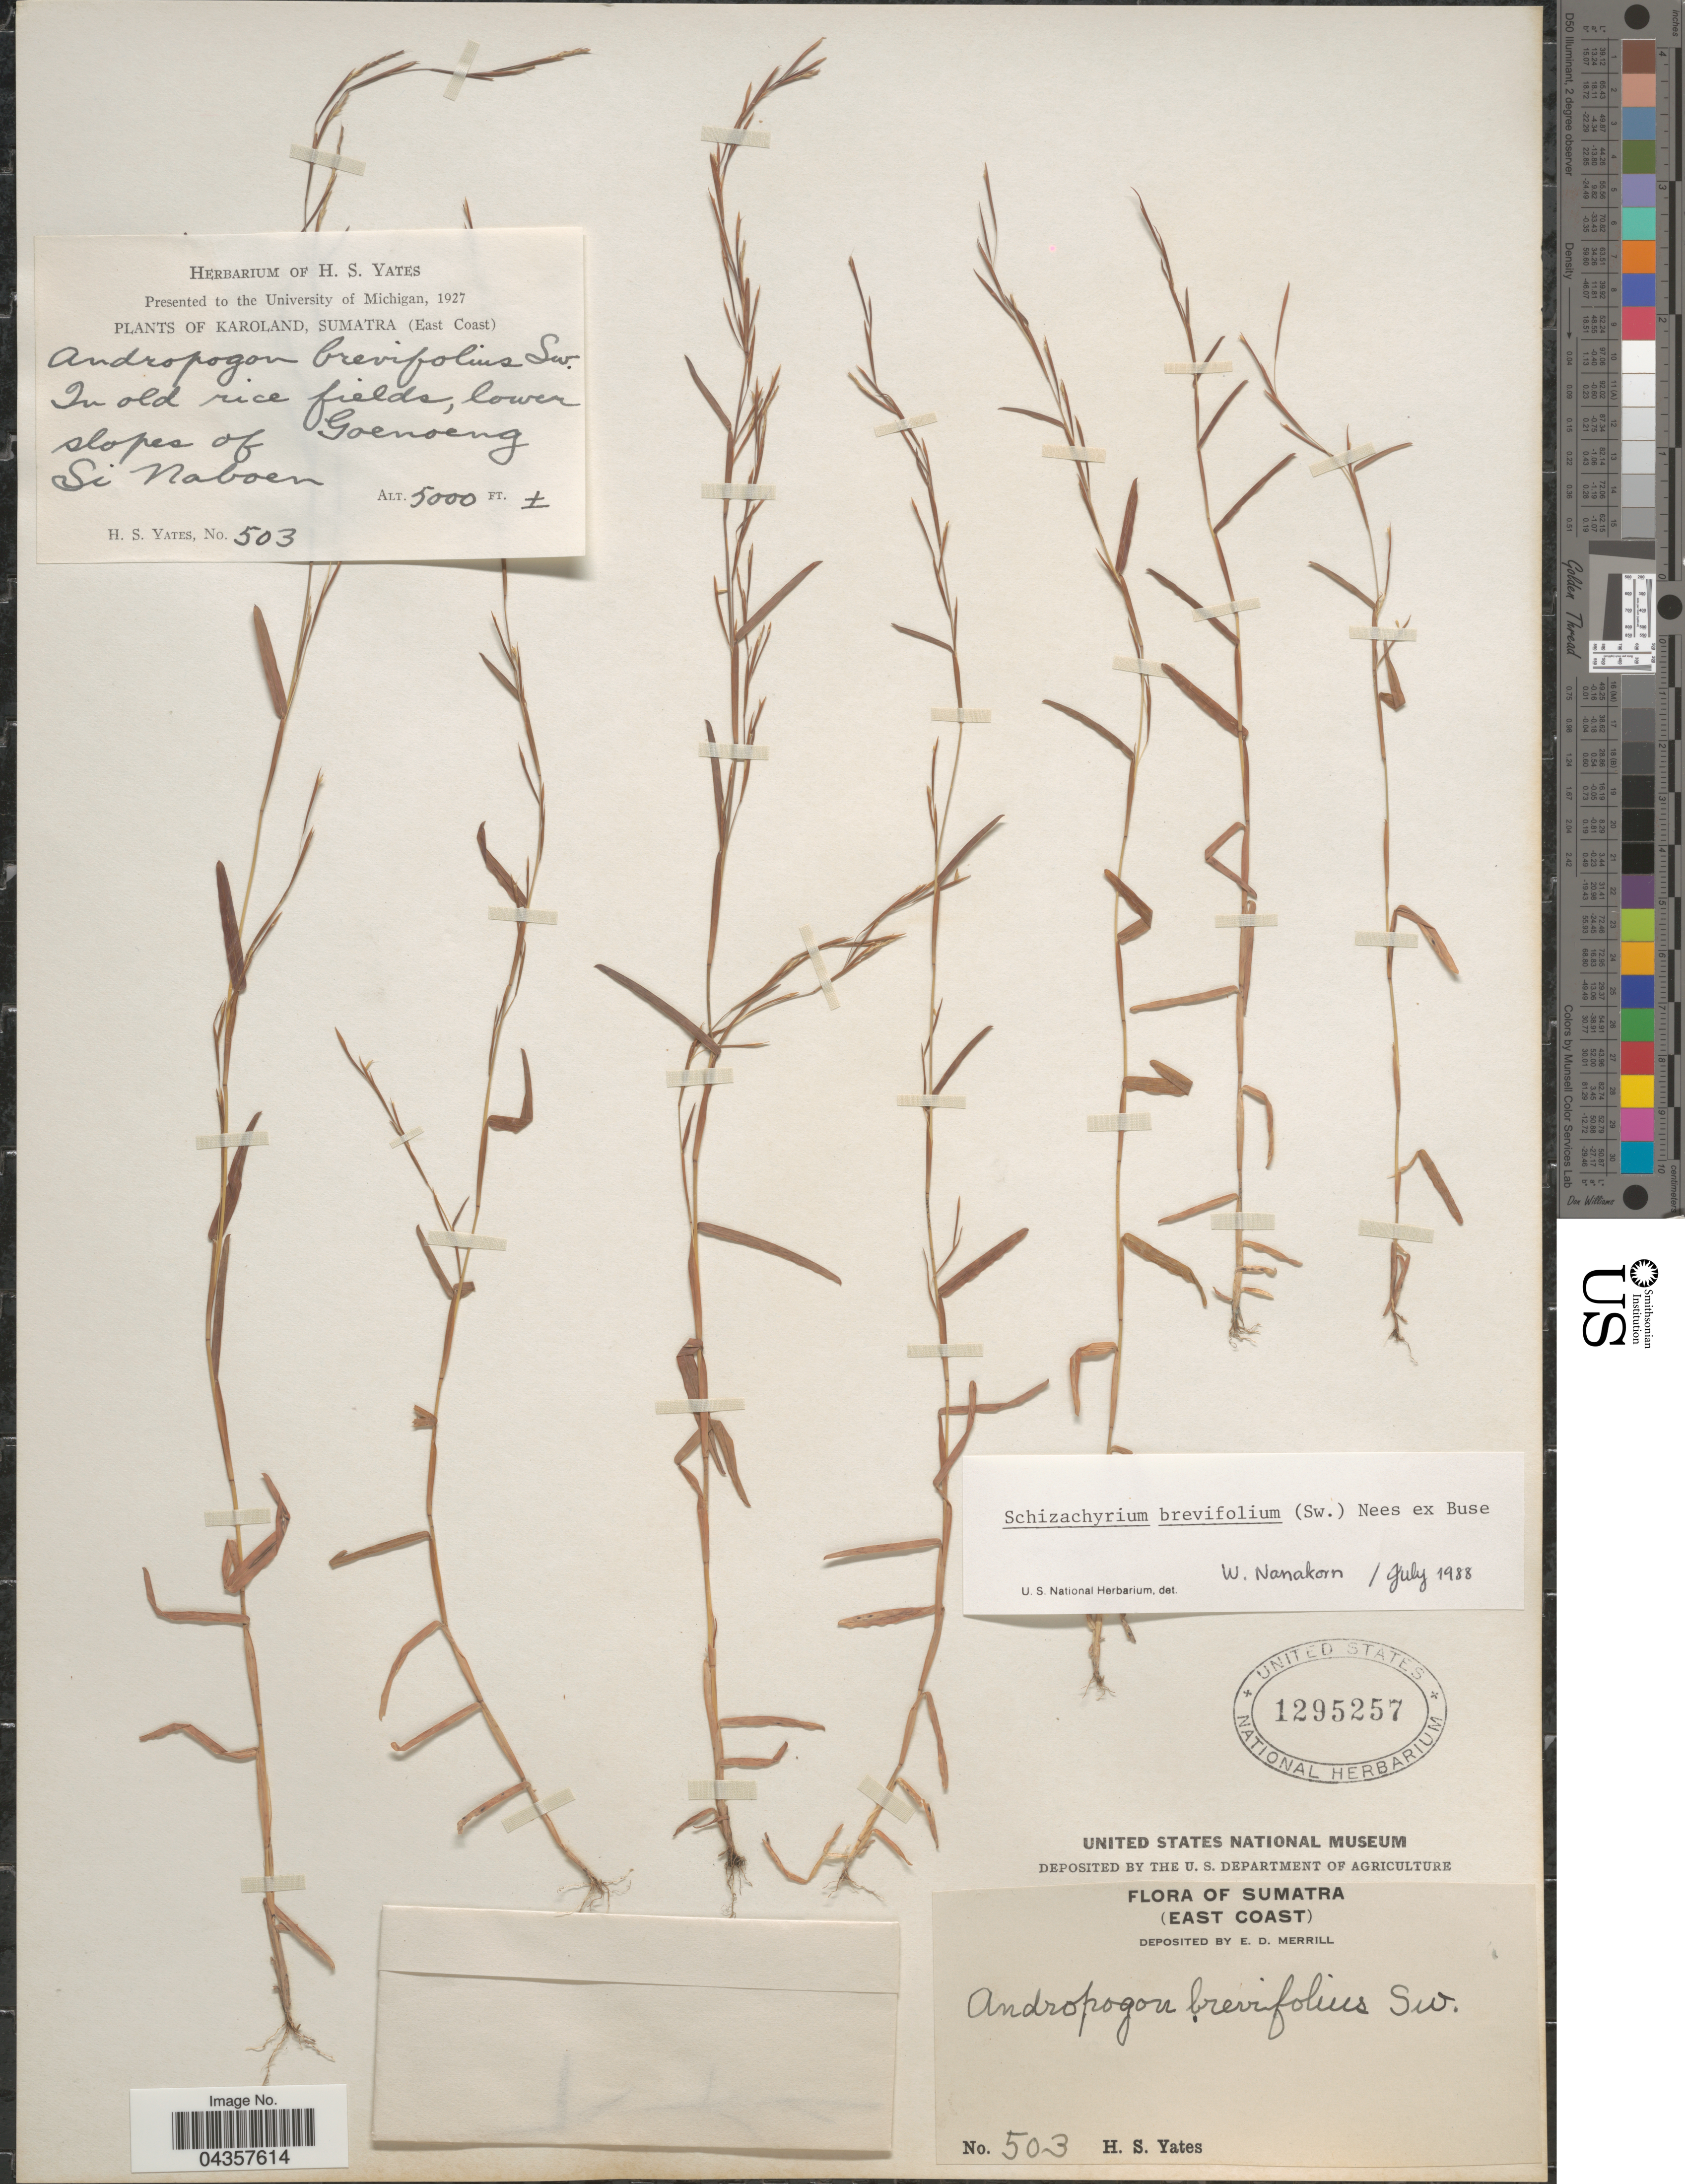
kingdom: Plantae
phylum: Tracheophyta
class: Liliopsida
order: Poales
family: Poaceae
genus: Schizachyrium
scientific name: Schizachyrium brevifolium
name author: (Sw.) Nees ex Büse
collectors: H. S. Yates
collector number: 503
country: Indonesia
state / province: Sumatra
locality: (East Coast). Karoland. In old rice fields, lower slopes of Goenoeng So Naboen.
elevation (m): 152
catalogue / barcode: US 1295257